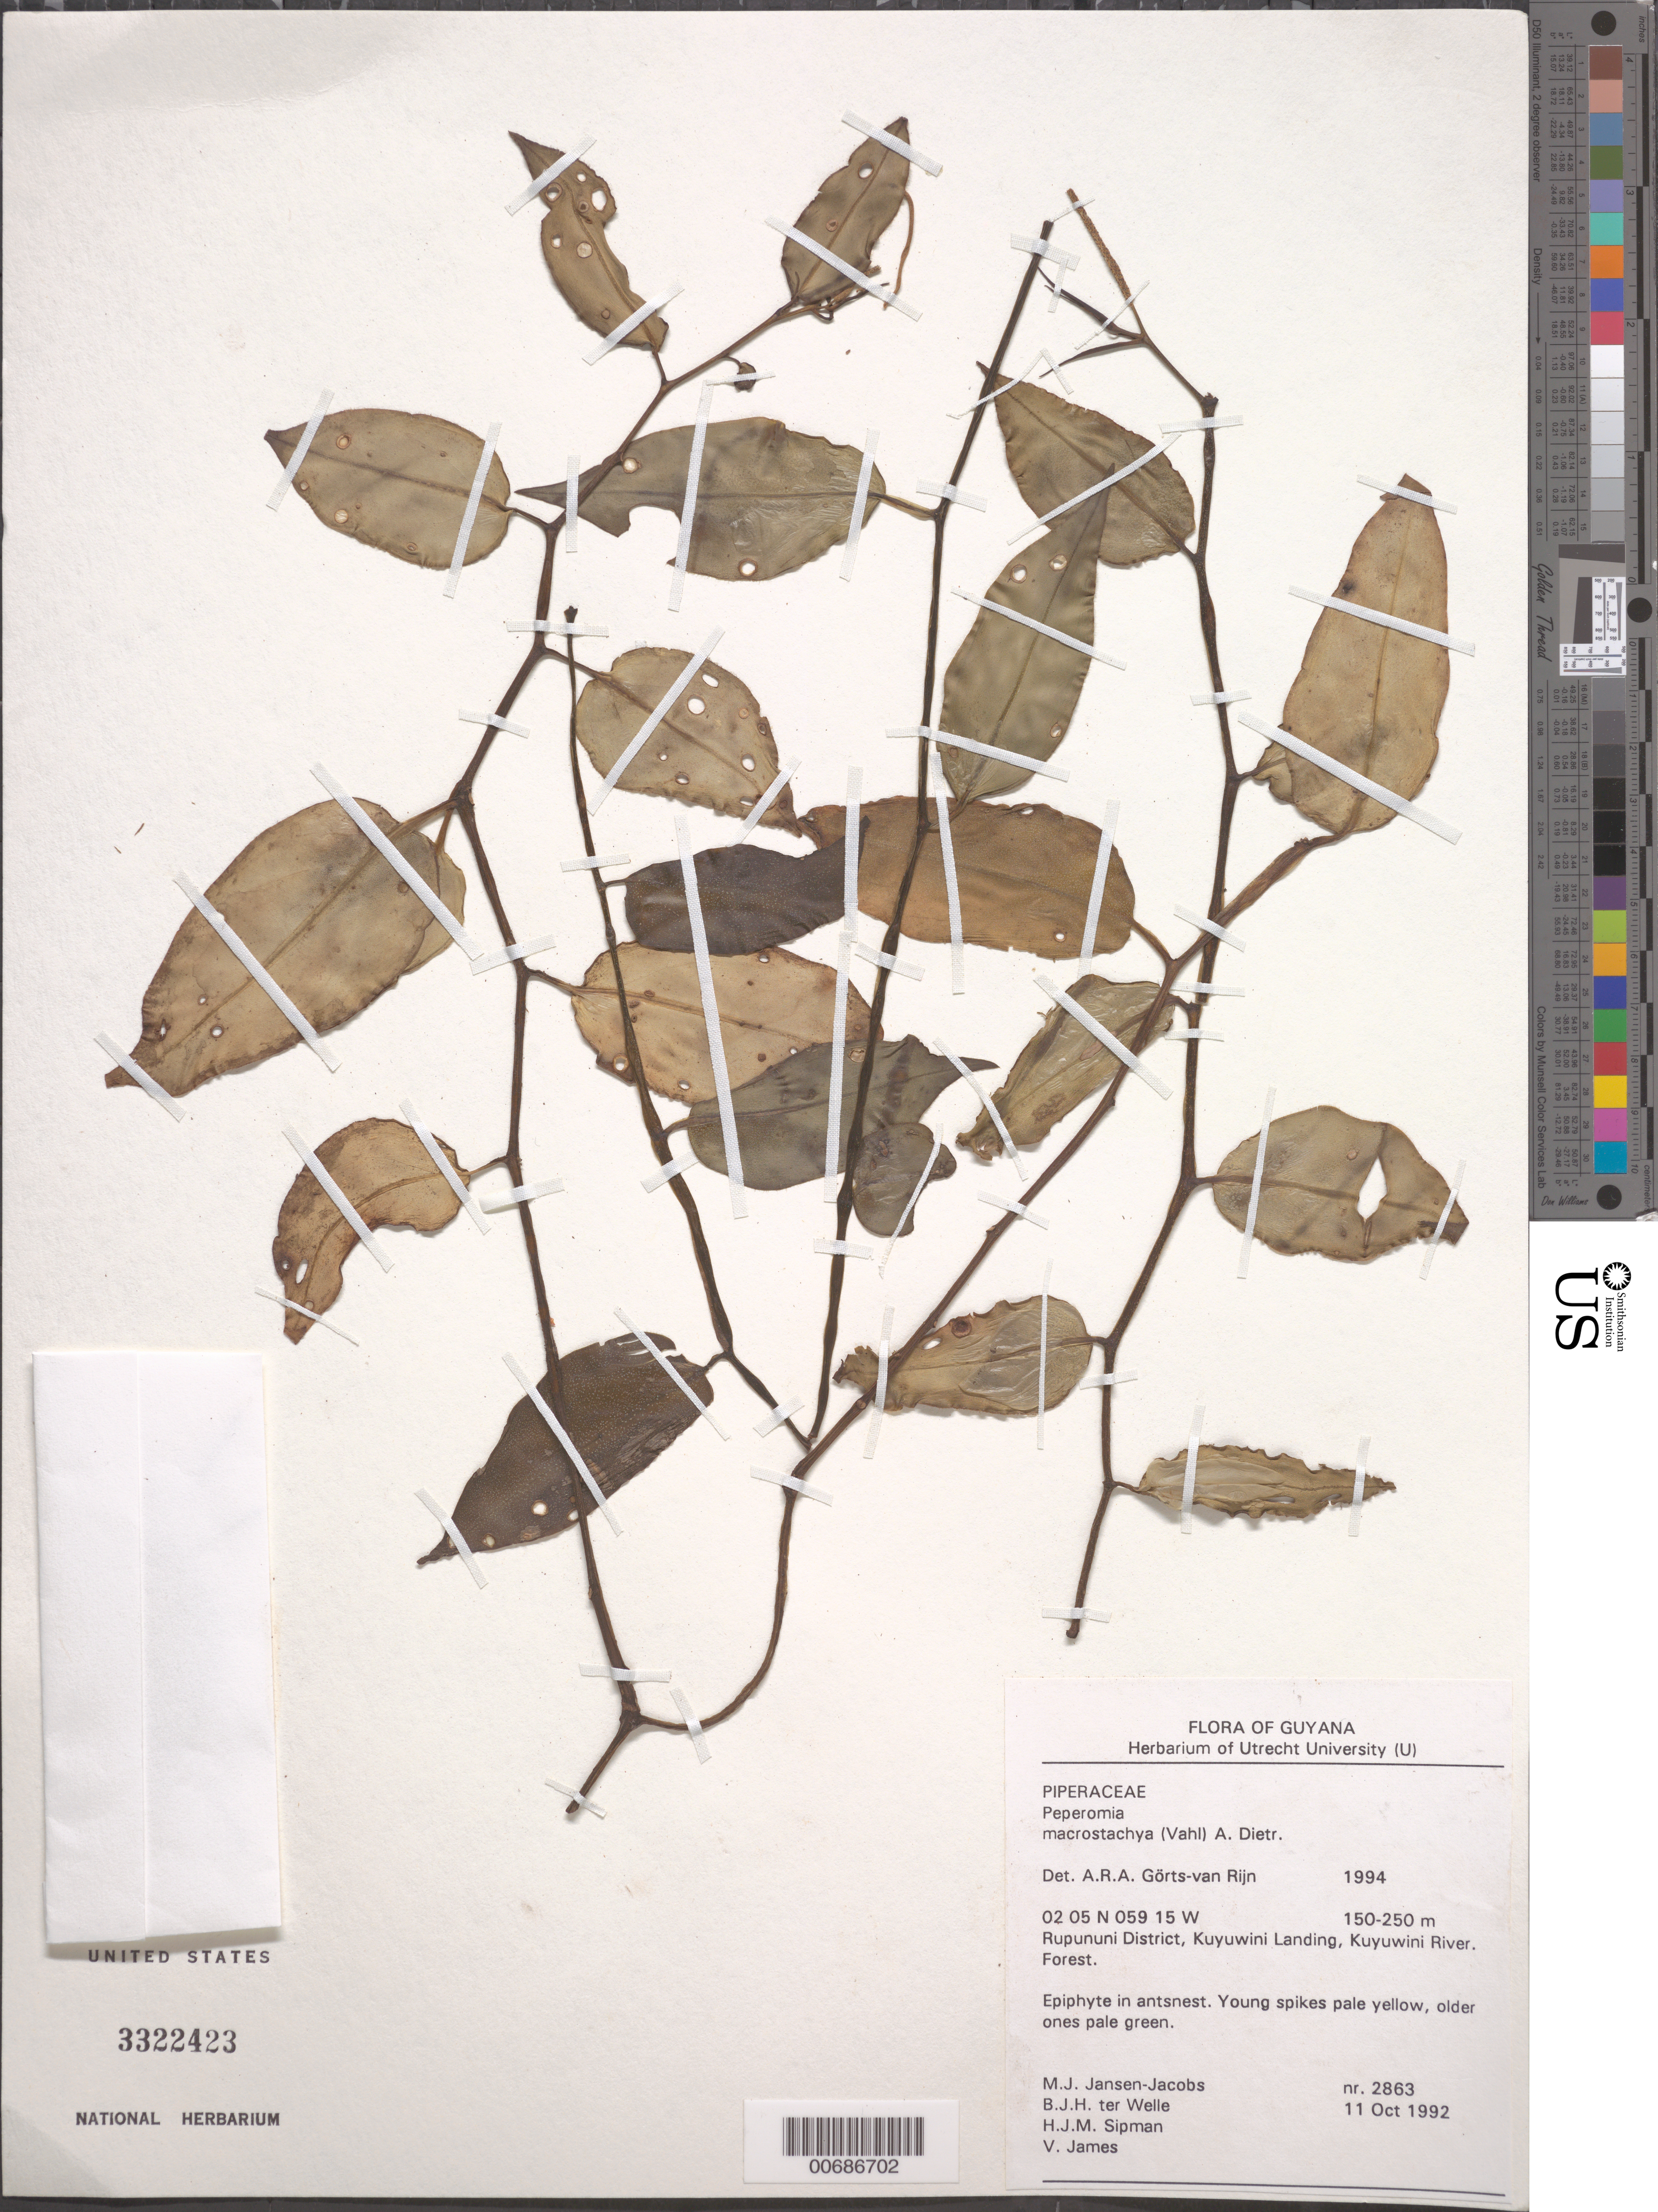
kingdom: Plantae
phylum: Tracheophyta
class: Magnoliopsida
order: Piperales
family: Piperaceae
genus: Peperomia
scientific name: Peperomia macrostachya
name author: (Vahl) A. Dietr.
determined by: Görts-van Rijn, A. R. A.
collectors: M. J. Jansen-Jacobs, B. Welle, H. J. M. Sipman & V. James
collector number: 2863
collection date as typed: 11-Oct-92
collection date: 1992-10-11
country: Guyana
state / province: U. Takutu-U. Essequibo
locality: Kuyuwini Landing, Kuyuwini River, Rupununi District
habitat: Forest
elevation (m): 150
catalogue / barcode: US 3322423